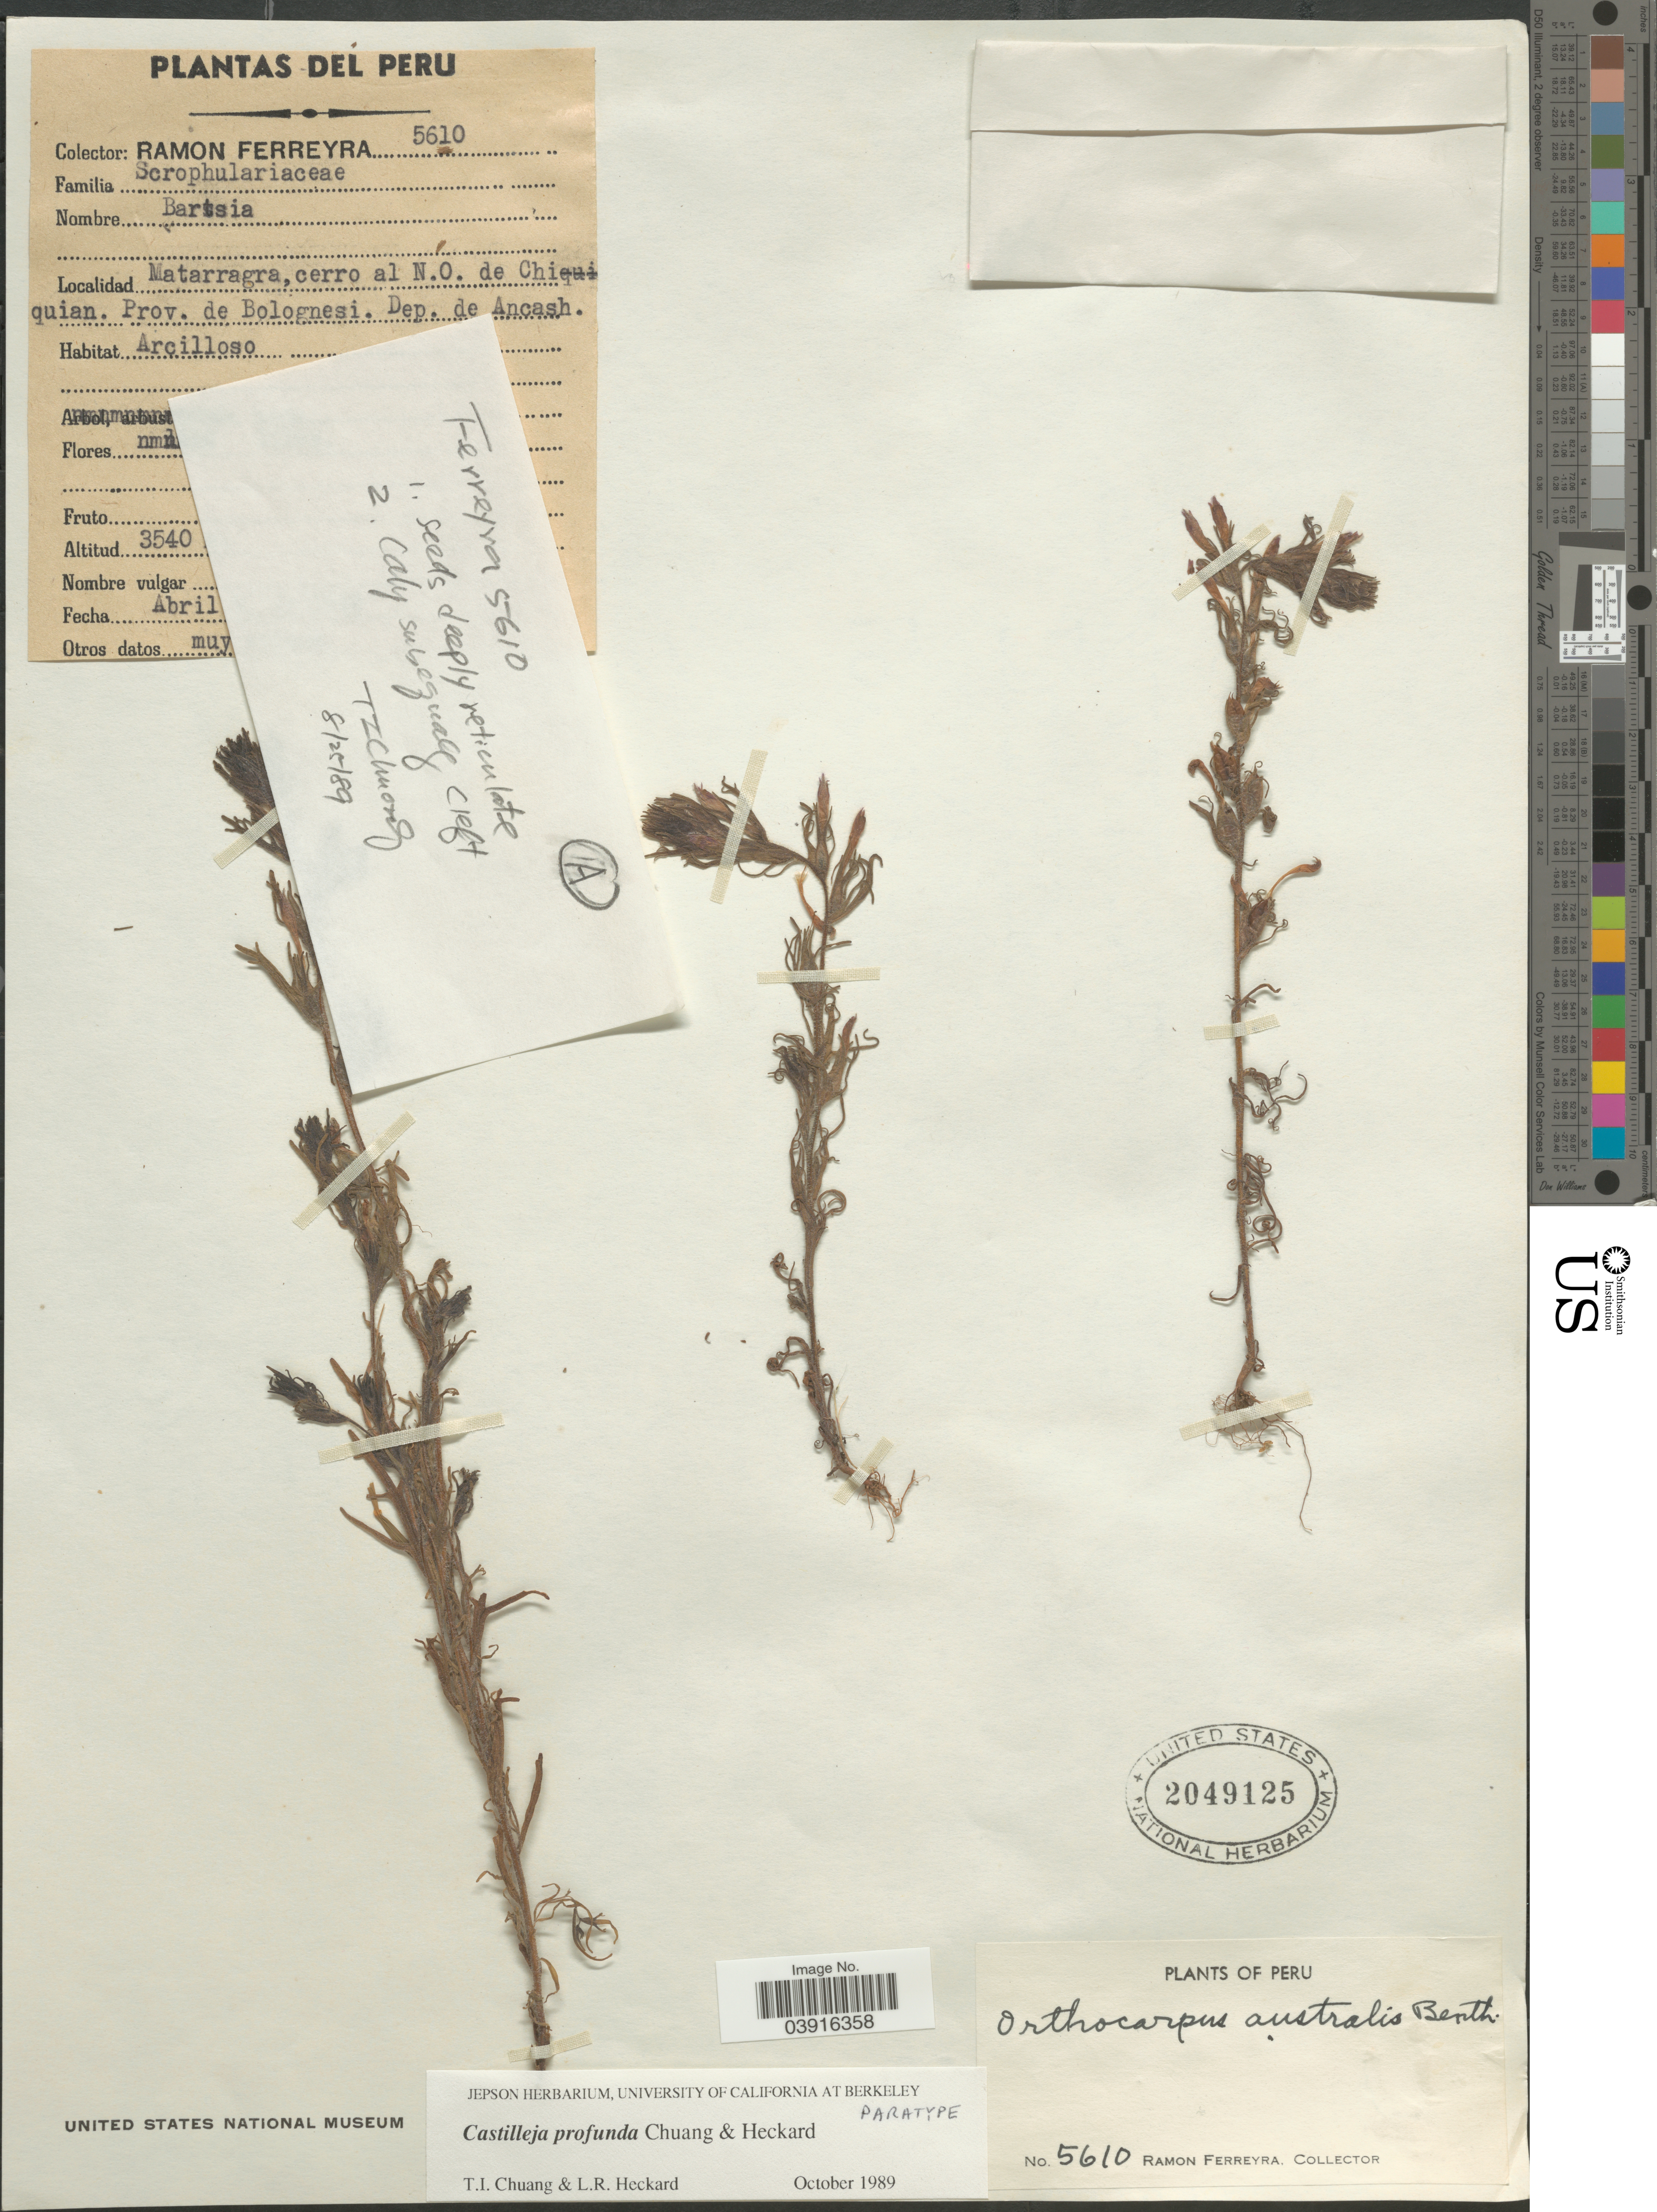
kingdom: Plantae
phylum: Tracheophyta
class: Magnoliopsida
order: Lamiales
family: Orobanchaceae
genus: Castilleja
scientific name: Castilleja profunda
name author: T.I. Chuang & Heckard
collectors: R. A. Ferreyra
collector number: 5610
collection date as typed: Abril !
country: Peru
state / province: Ancash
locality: Matarragra, cerro al N.O. de Chiquian. Prov. de Bolognesi. Dep. de Ancash.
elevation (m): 3540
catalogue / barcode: US 2049125